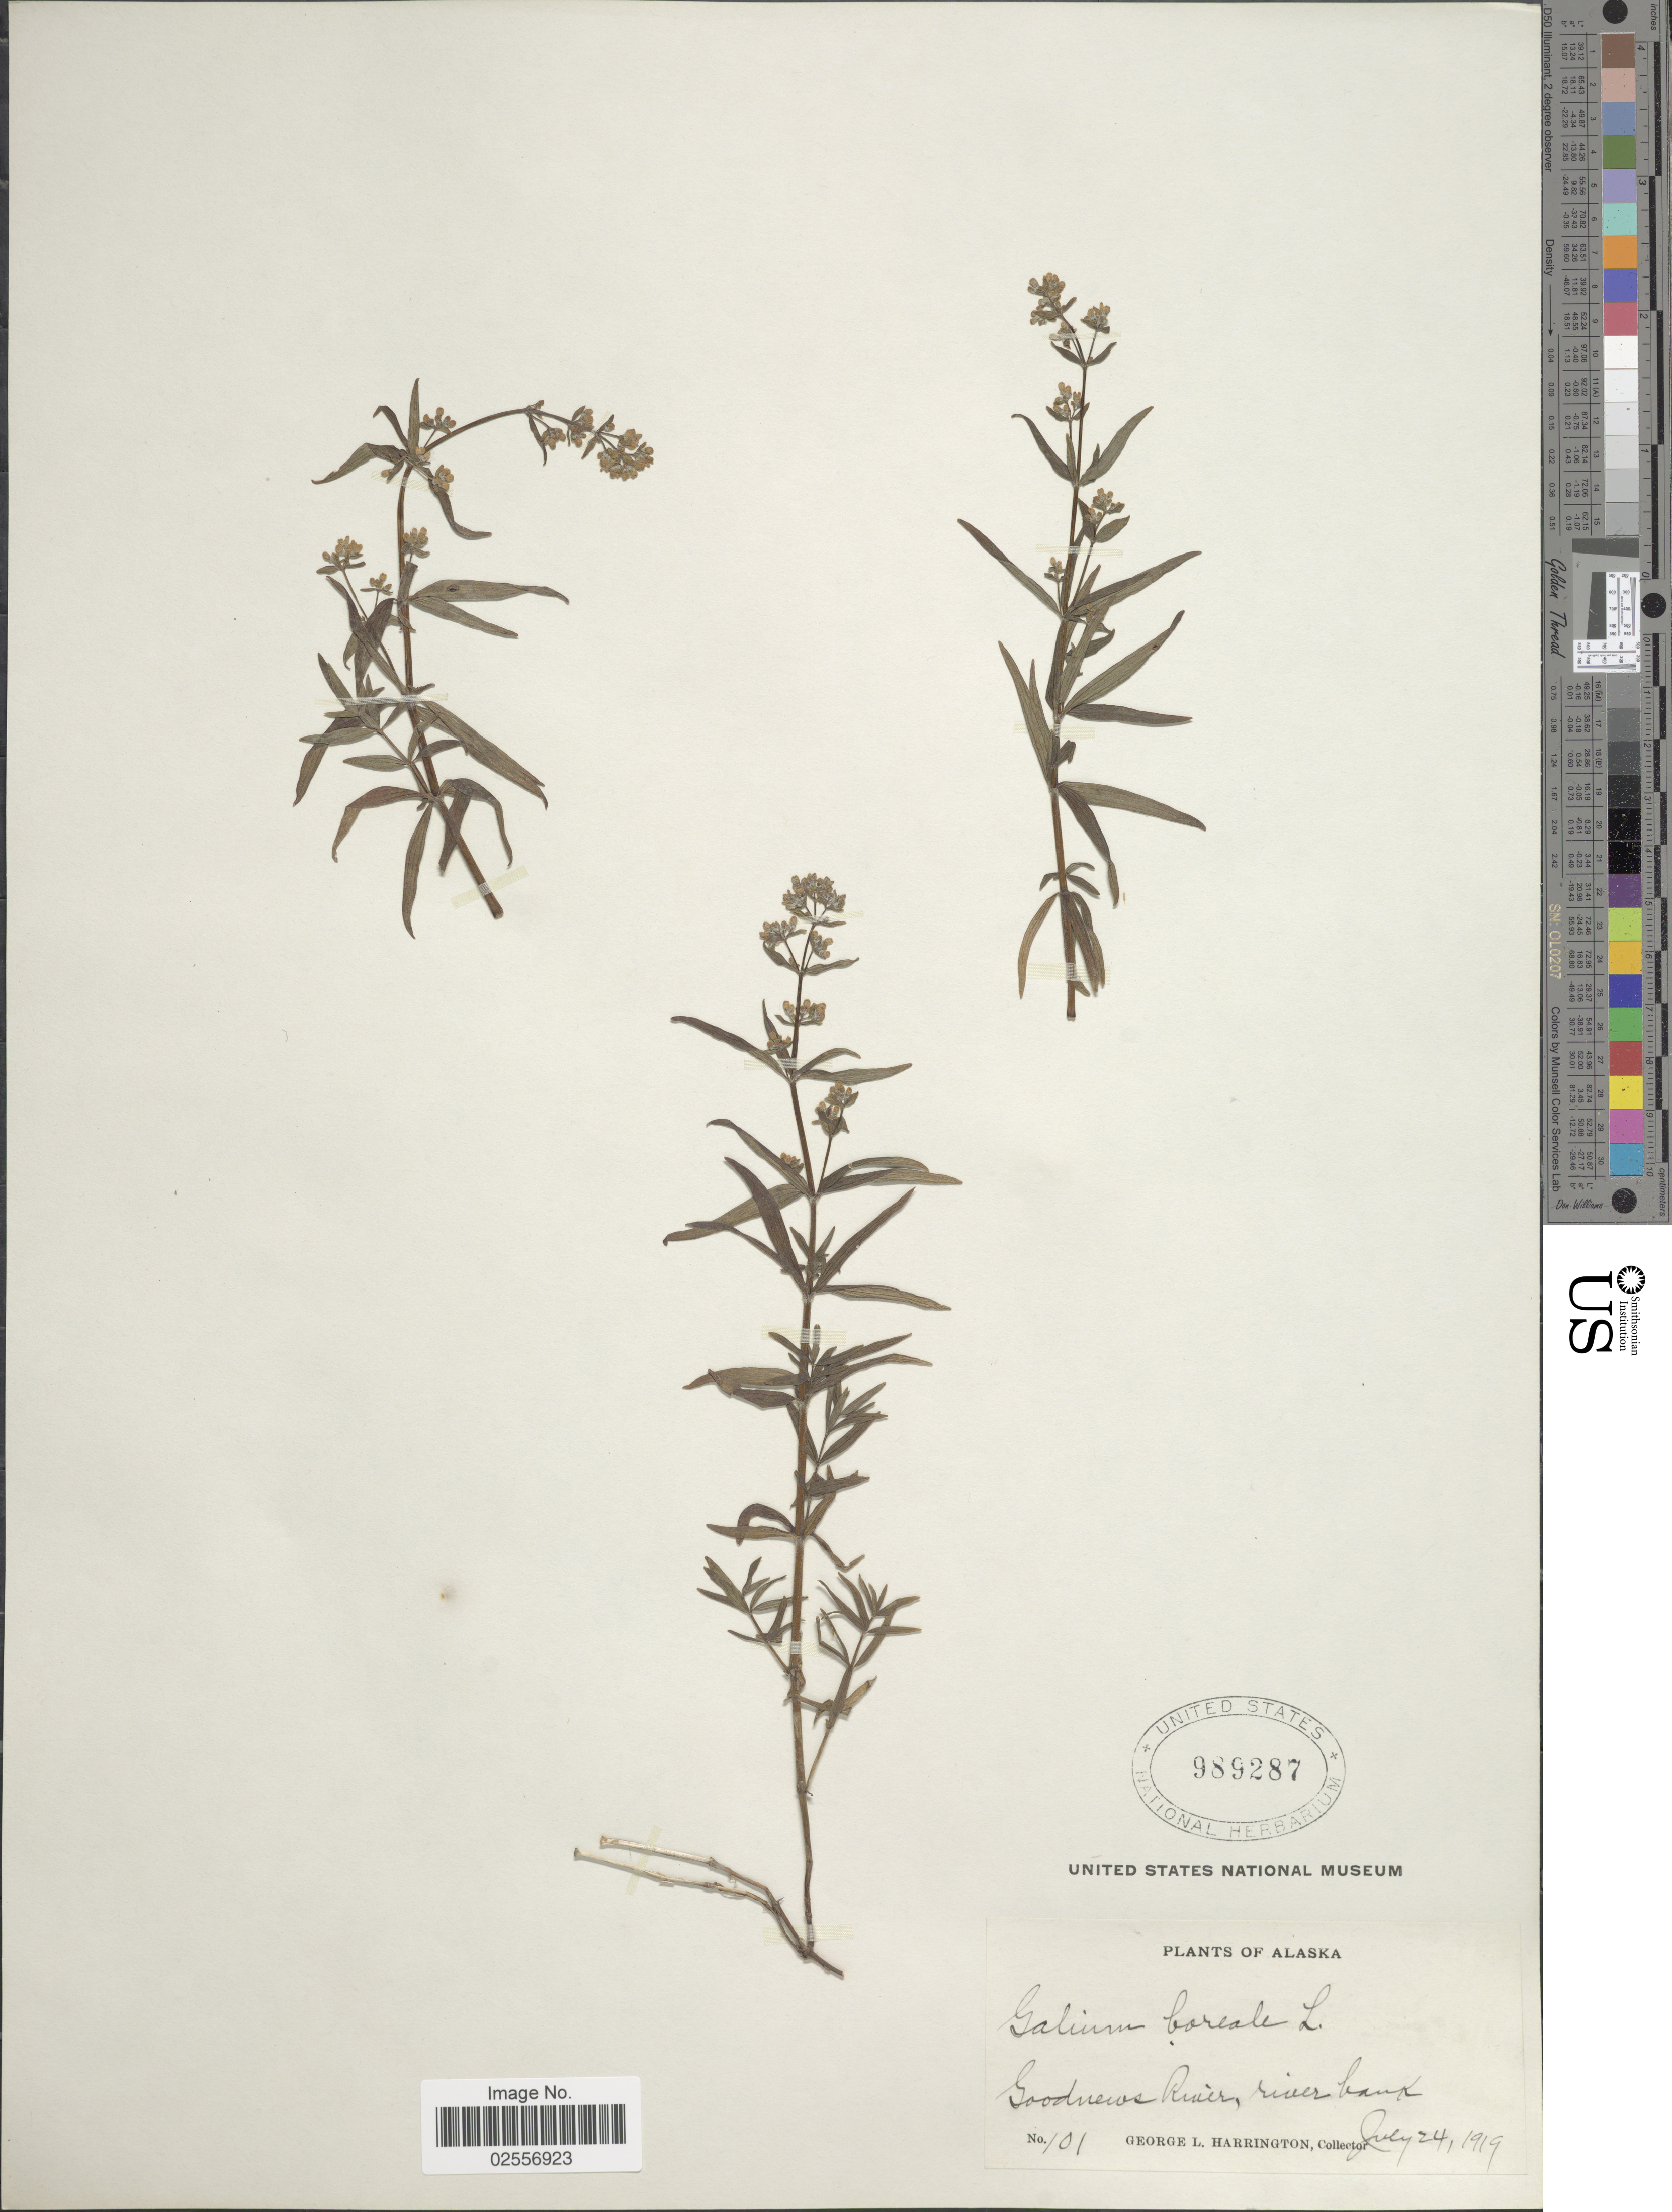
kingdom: Plantae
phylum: Tracheophyta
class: Magnoliopsida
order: Gentianales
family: Rubiaceae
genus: Galium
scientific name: Galium boreale L.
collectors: G. Harrington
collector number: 101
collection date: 1919-07-24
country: United States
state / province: Alaska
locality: Goodnews River, river bank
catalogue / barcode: US 989287